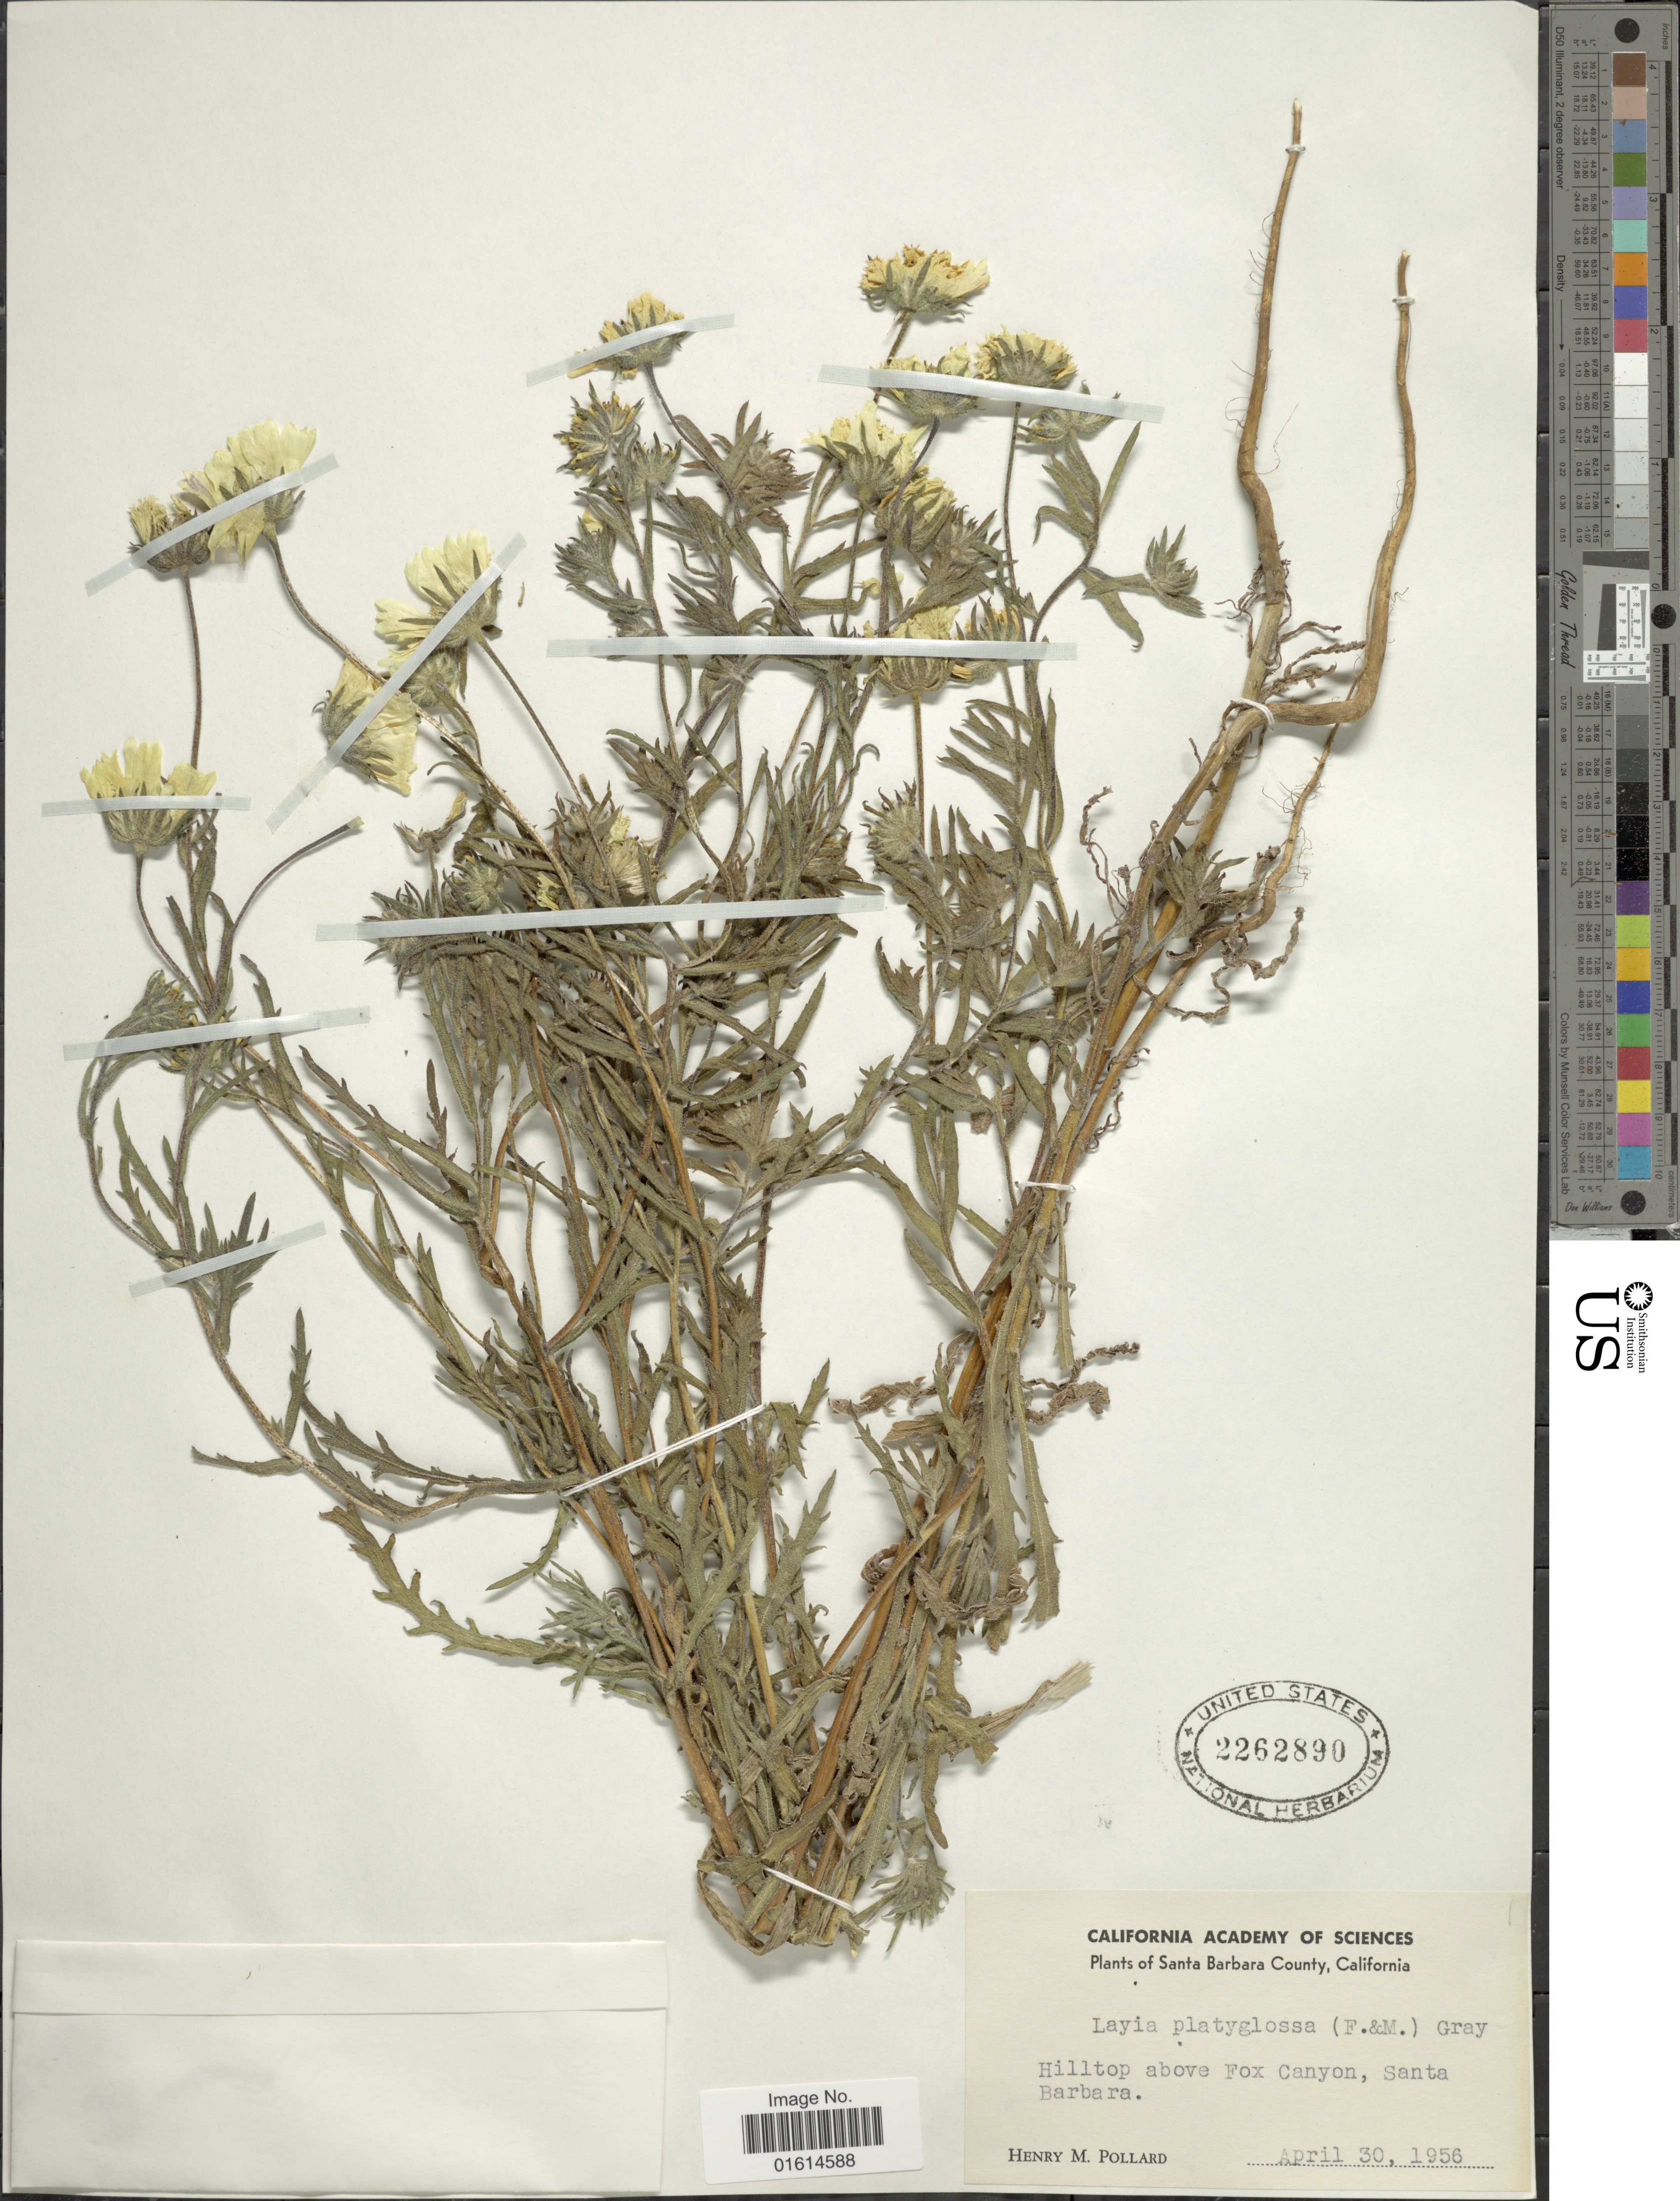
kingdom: Plantae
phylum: Tracheophyta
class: Magnoliopsida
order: Asterales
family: Asteraceae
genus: Layia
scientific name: Layia platyglossa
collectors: H. M. Pollard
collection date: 1956-04-30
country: United States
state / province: California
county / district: Santa Barbara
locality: Santa Barbara County, hilltop above Fox Canyon, Santa Barbara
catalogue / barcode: US 2262890